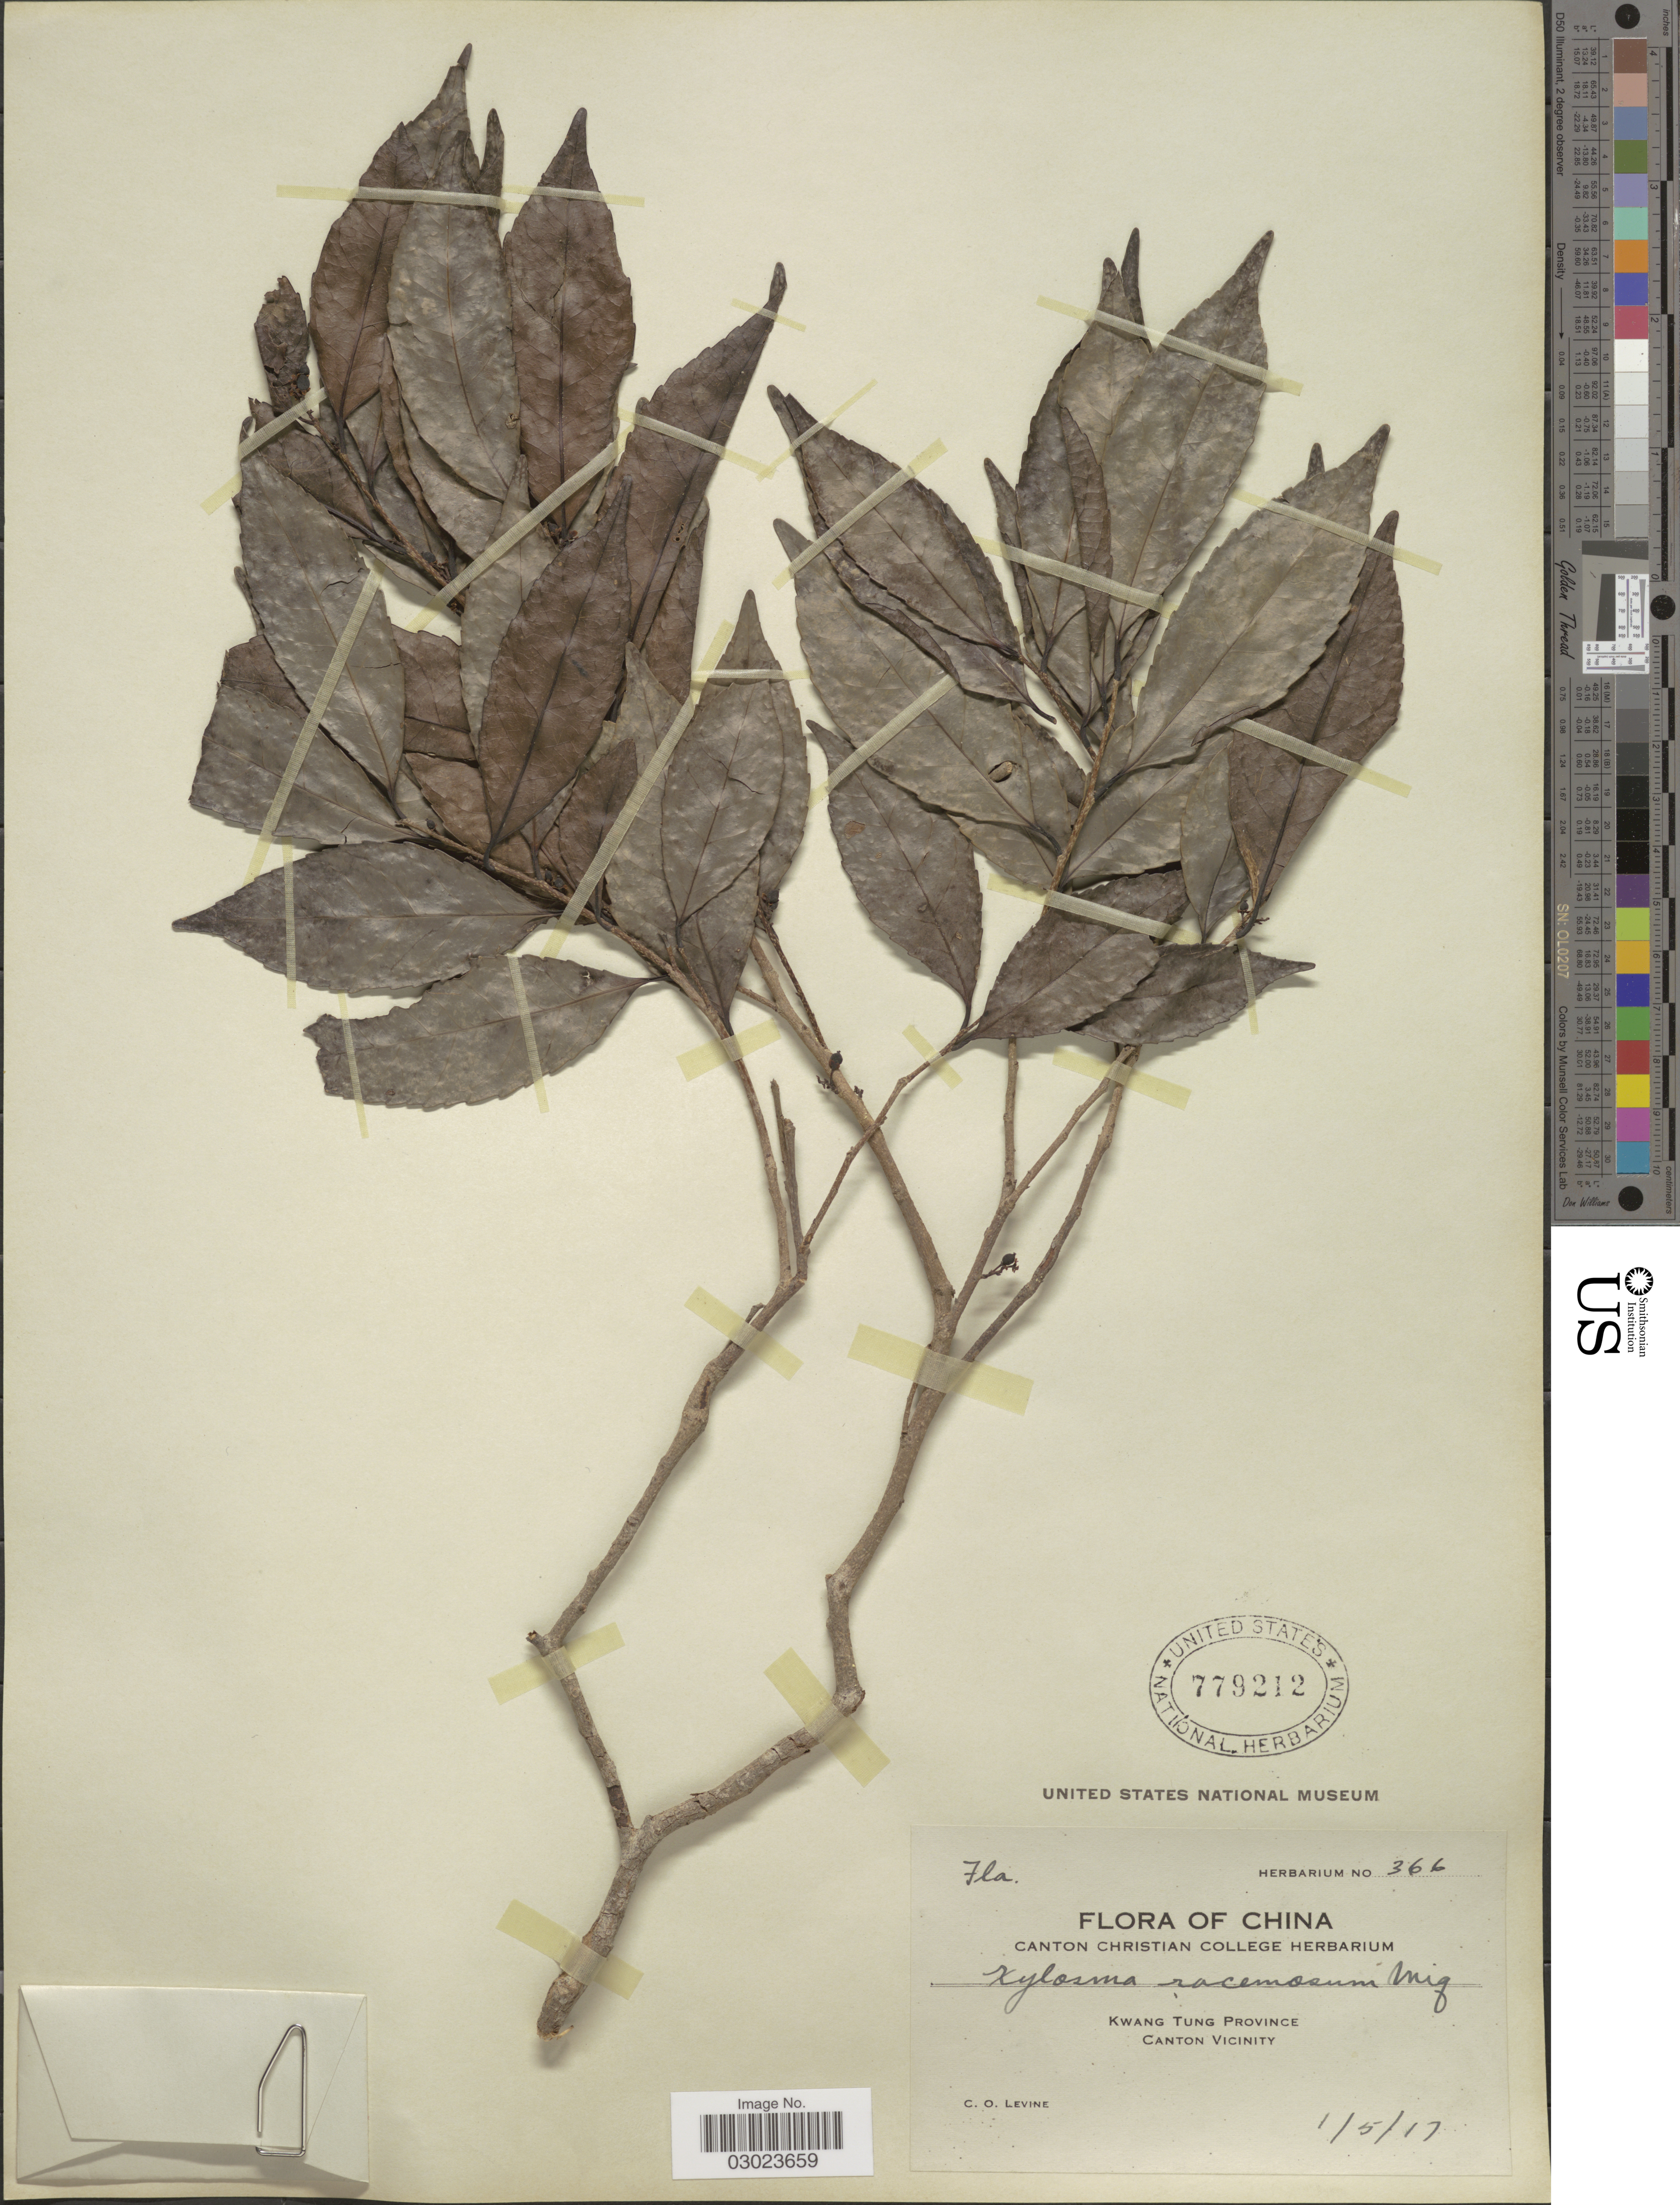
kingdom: Plantae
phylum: Tracheophyta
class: Magnoliopsida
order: Malpighiales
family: Salicaceae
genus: Xylosma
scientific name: Xylosma congesta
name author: (Lour.) Merr.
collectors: C. O. Levine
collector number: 366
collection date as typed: Transcribed d/m/y: 1/5/17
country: China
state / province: Guangdong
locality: Kwang Tung Province, Canton Vicinity.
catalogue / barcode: US 779212